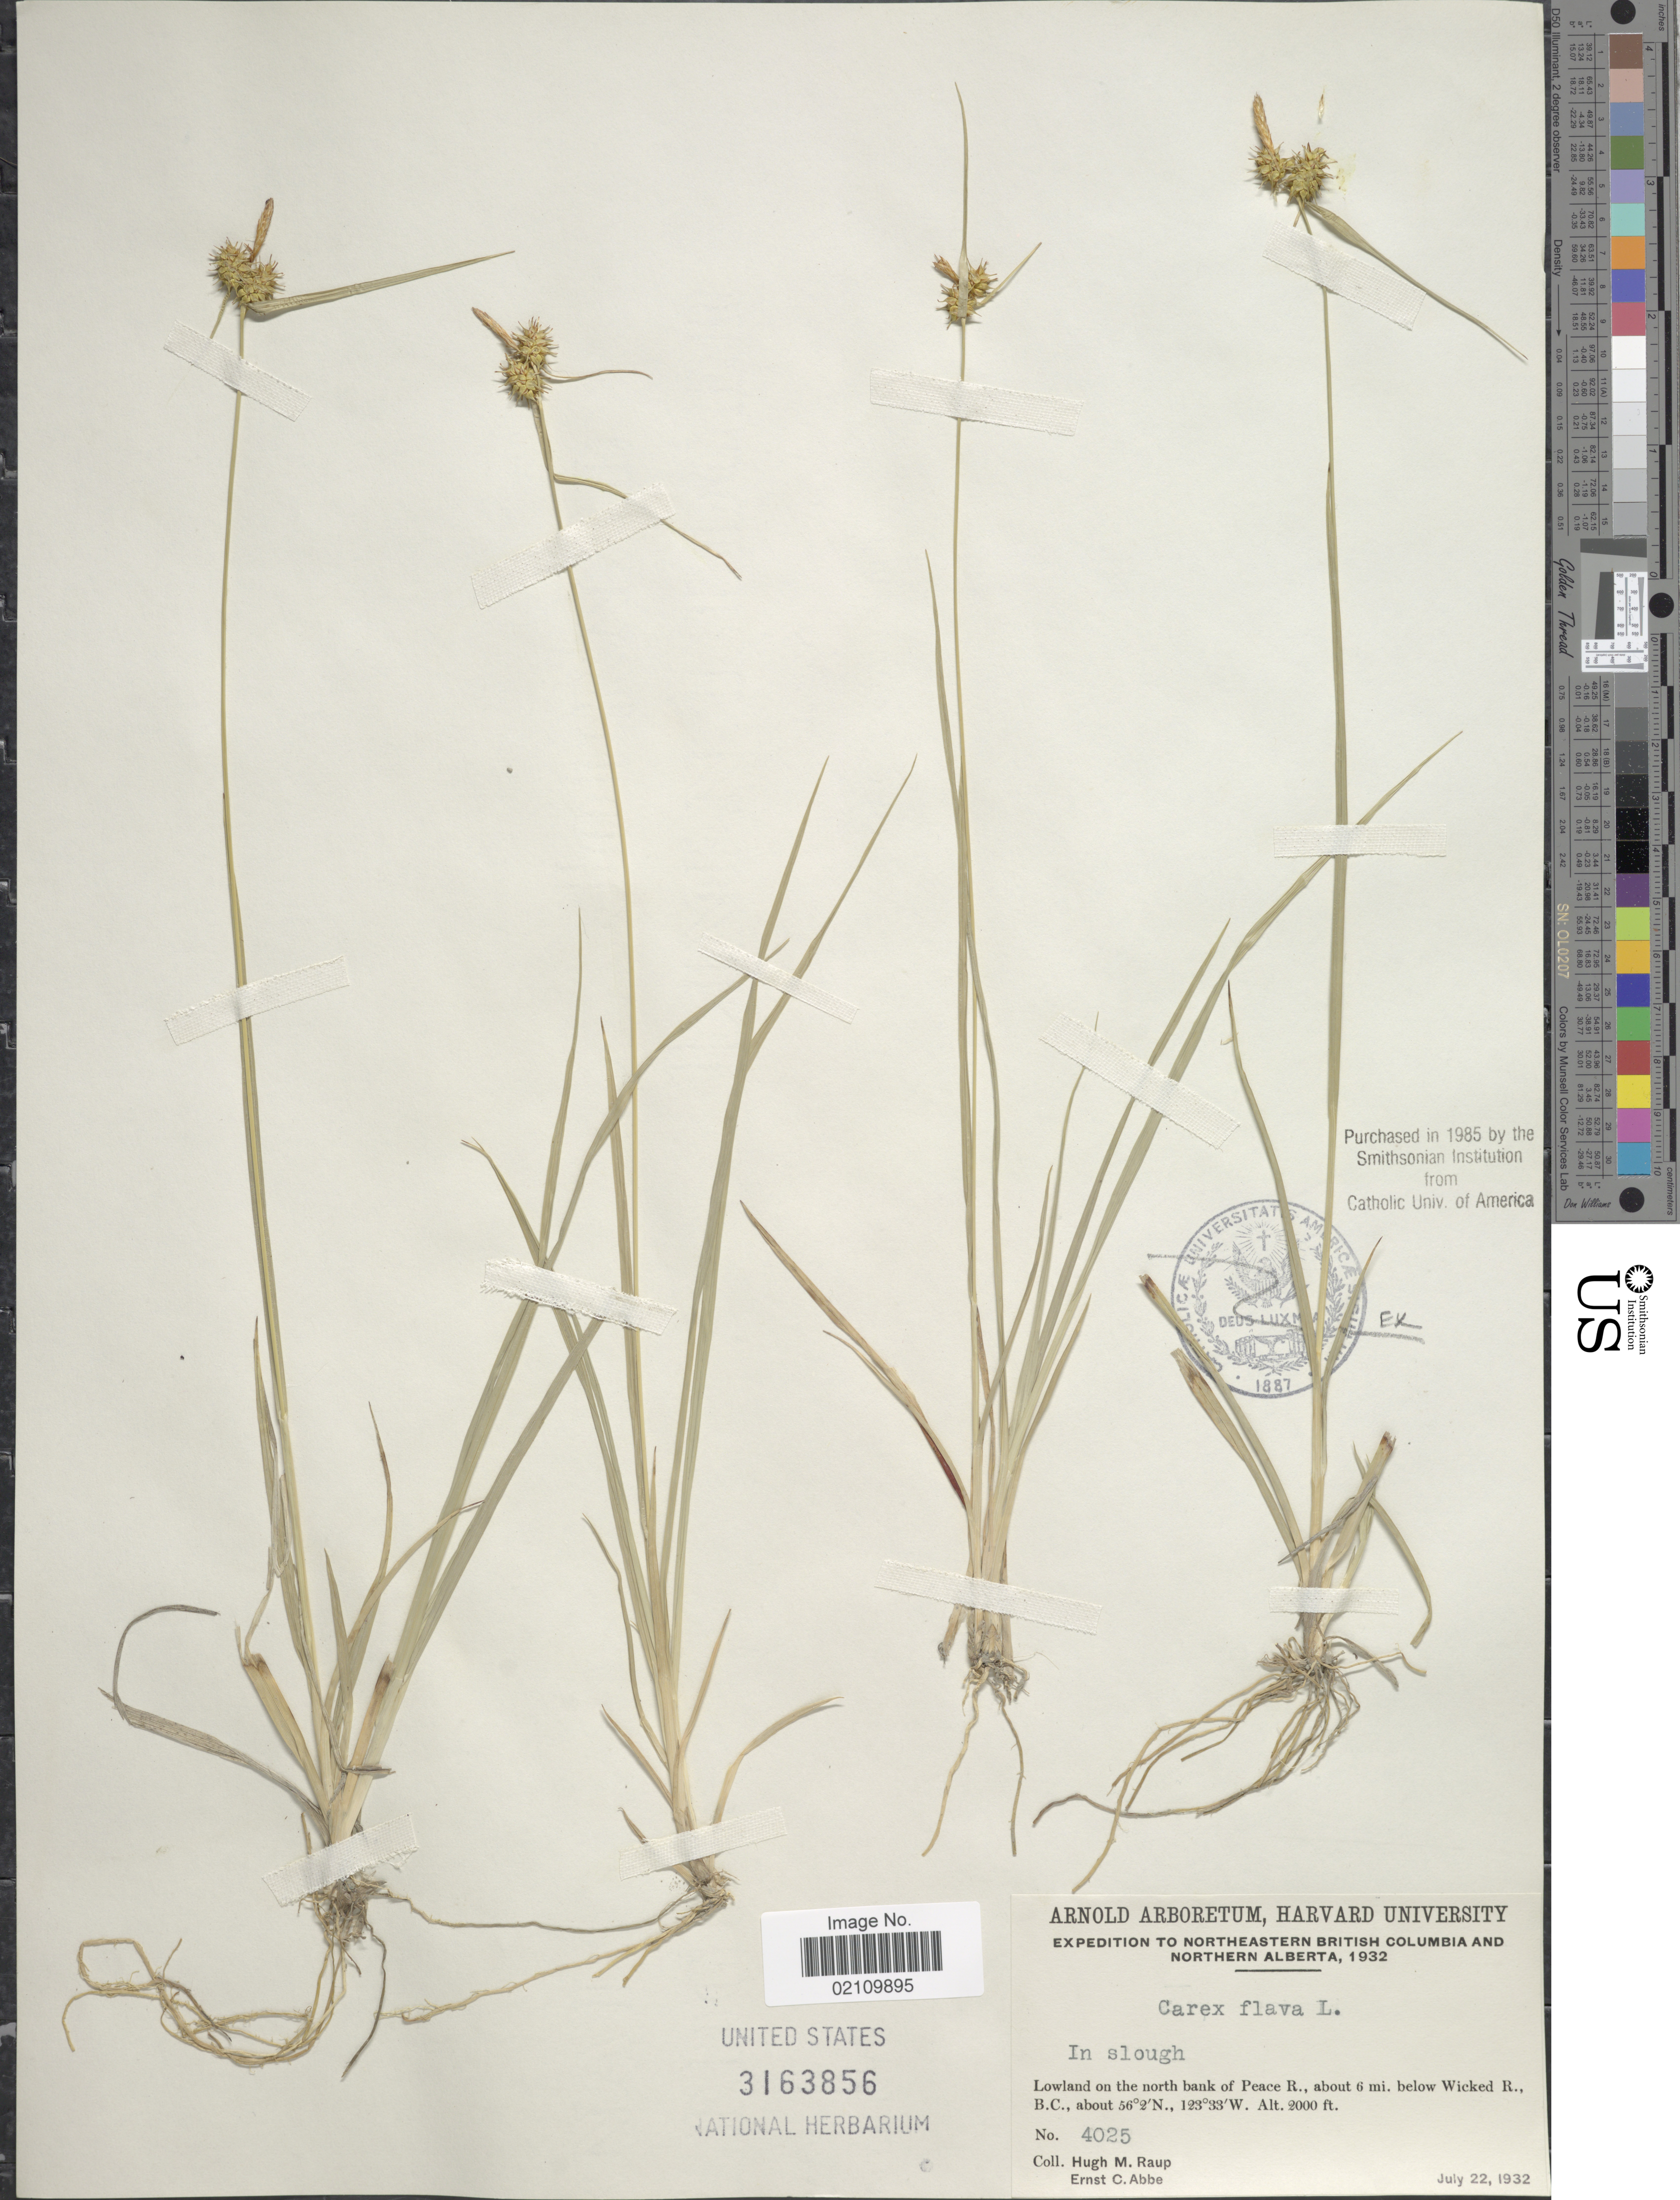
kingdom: Plantae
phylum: Tracheophyta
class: Liliopsida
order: Poales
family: Cyperaceae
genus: Carex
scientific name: Carex flava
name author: L.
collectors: H. Raup & E. C. Abbe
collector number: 4025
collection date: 1932-07-22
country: Canada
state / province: British Columbia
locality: Northeastern British Colombia. In slough. Lowland on the north bank of Peace R., about 6 mi. below Wicked R.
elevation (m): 610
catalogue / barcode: US 3163856